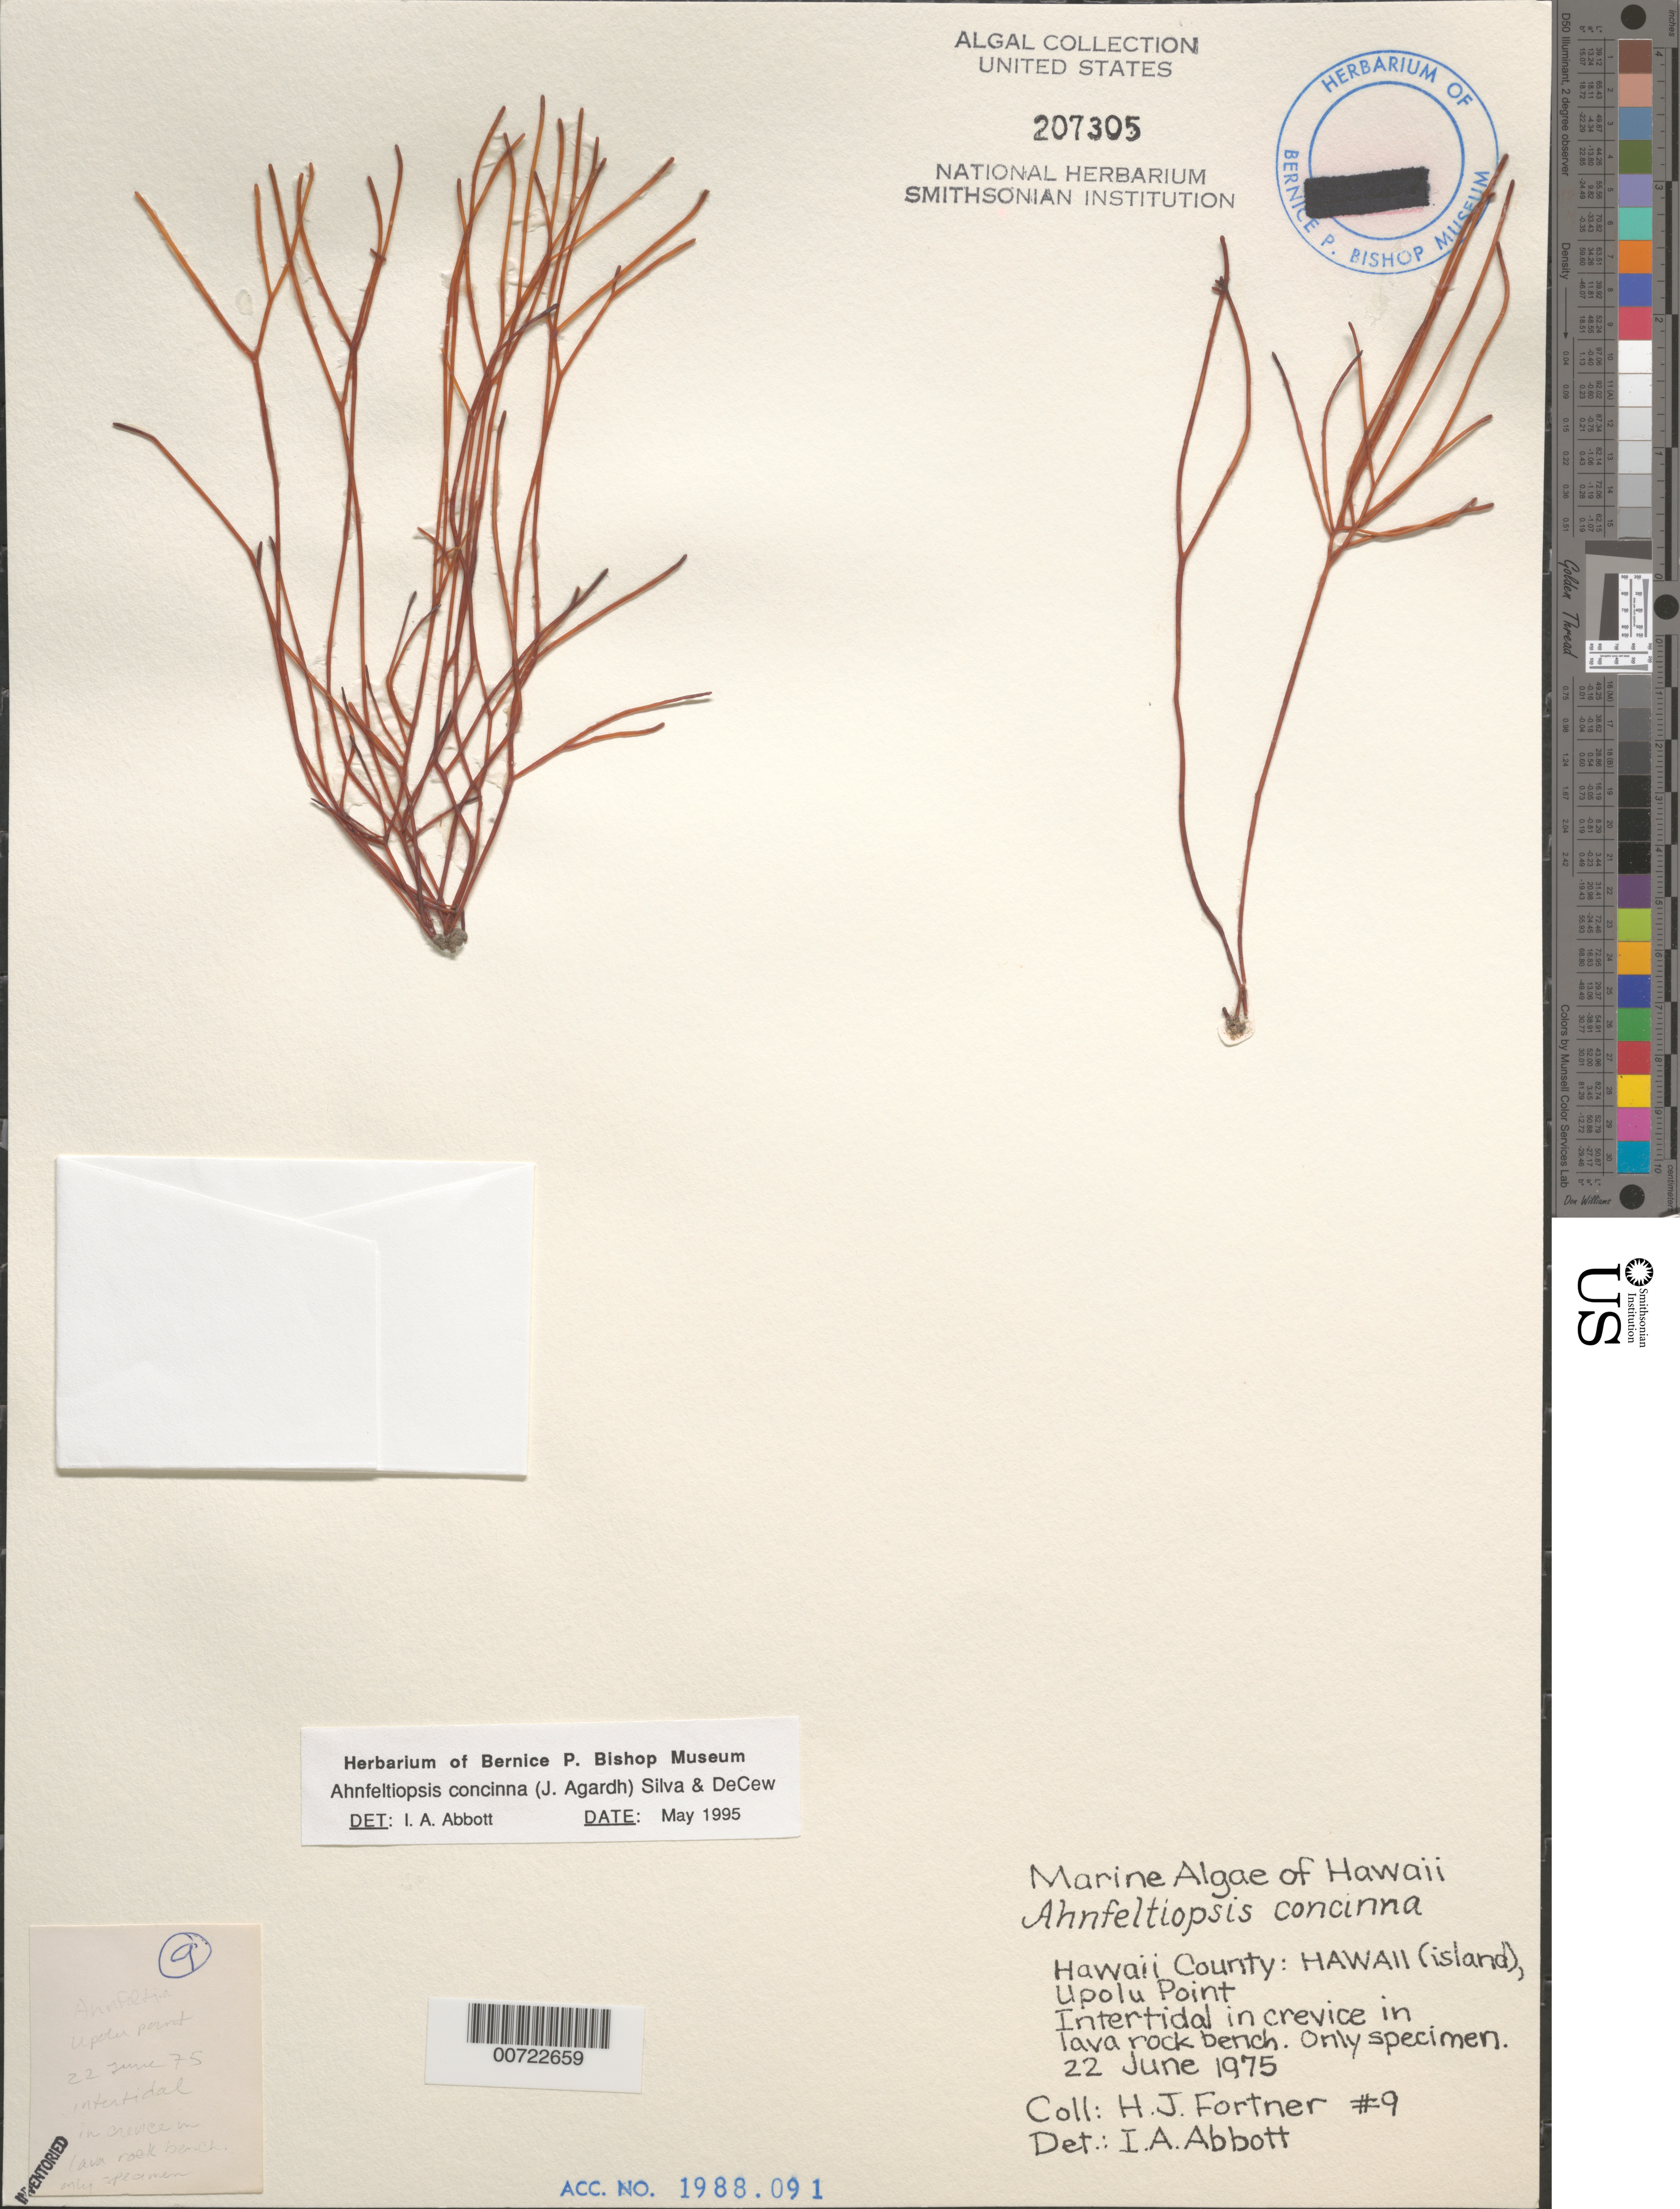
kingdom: Plantae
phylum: Rhodophyta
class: Florideophyceae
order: Gigartinales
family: Phyllophoraceae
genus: Gymnogongrus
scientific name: Gymnogongrus durvillei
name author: (Bory) M.S.Calderon & S.M. Boo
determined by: Algae name updating Project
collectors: H. Fortner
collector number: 9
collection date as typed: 22 Jun 1975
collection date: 1975-06-22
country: United States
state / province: Hawaii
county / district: Hawaii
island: Hawaii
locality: Upolu Point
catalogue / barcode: US 207305